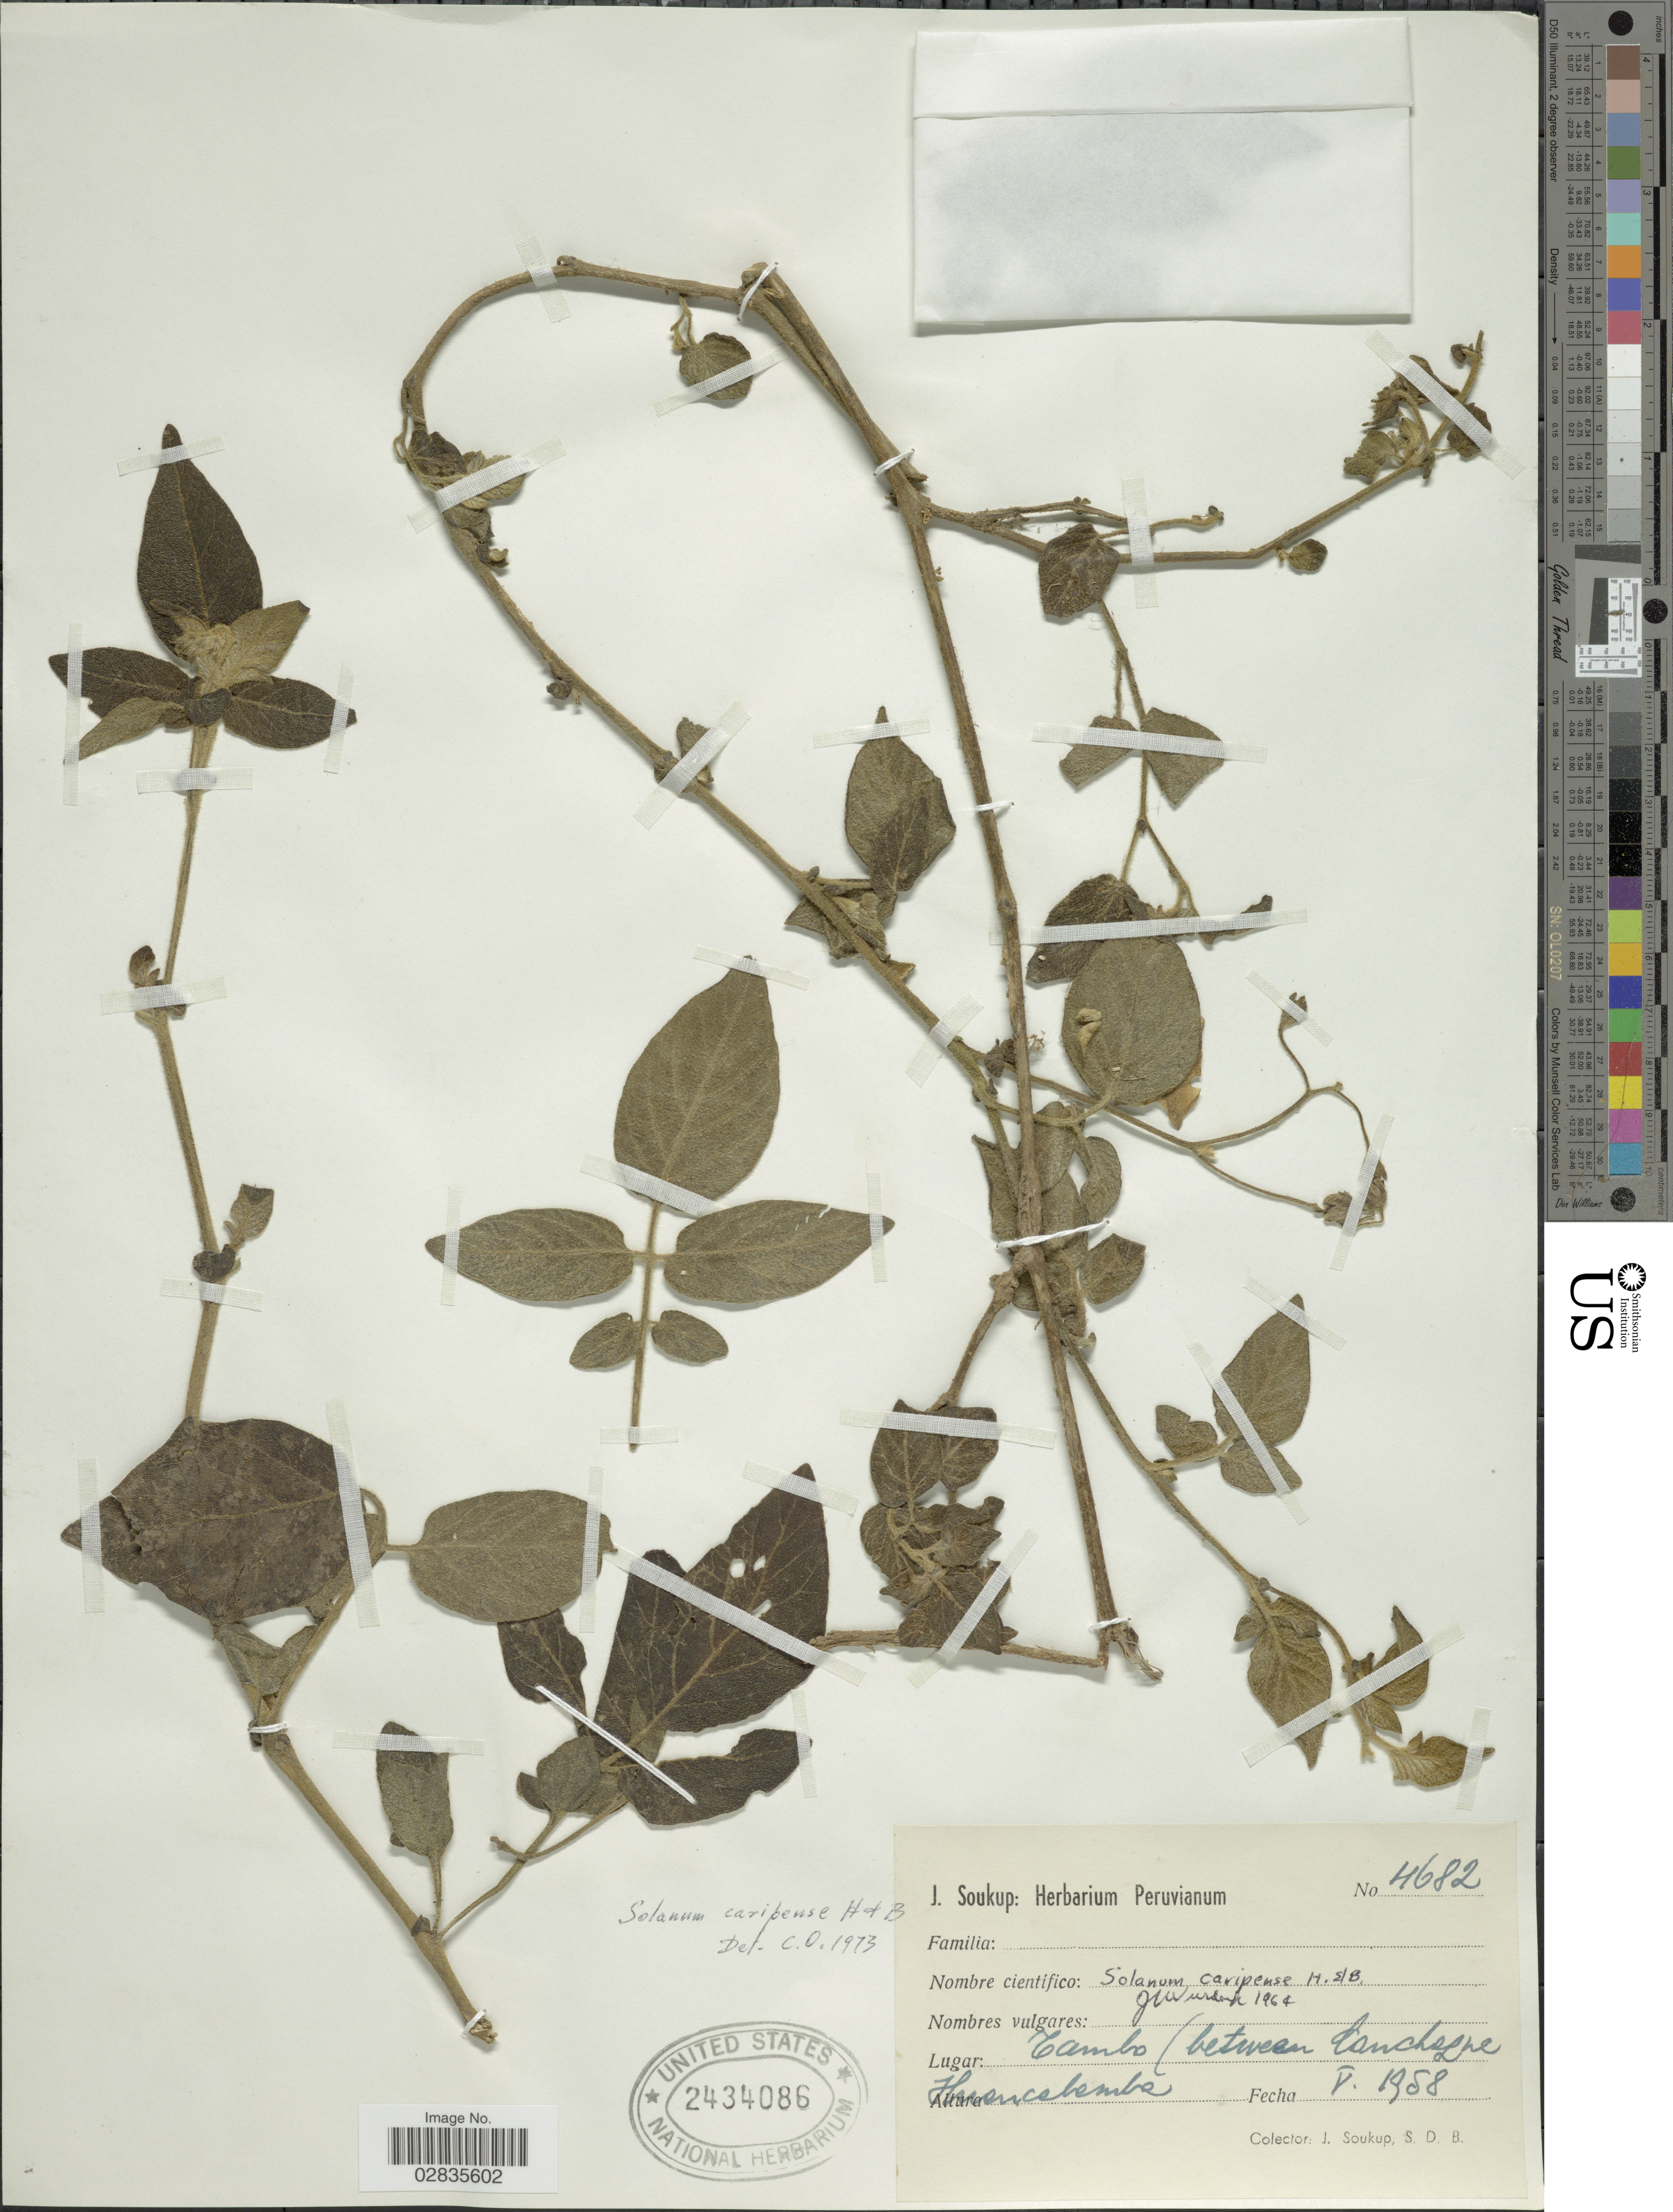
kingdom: Plantae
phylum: Tracheophyta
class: Magnoliopsida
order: Solanales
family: Solanaceae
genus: Solanum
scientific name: Solanum caripense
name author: Humb. & Bonpl. ex Dunal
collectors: J. Soukup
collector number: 4682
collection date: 1958-05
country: Peru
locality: Tambo (between Canchaque - Huancabamba)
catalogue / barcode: US 2434086